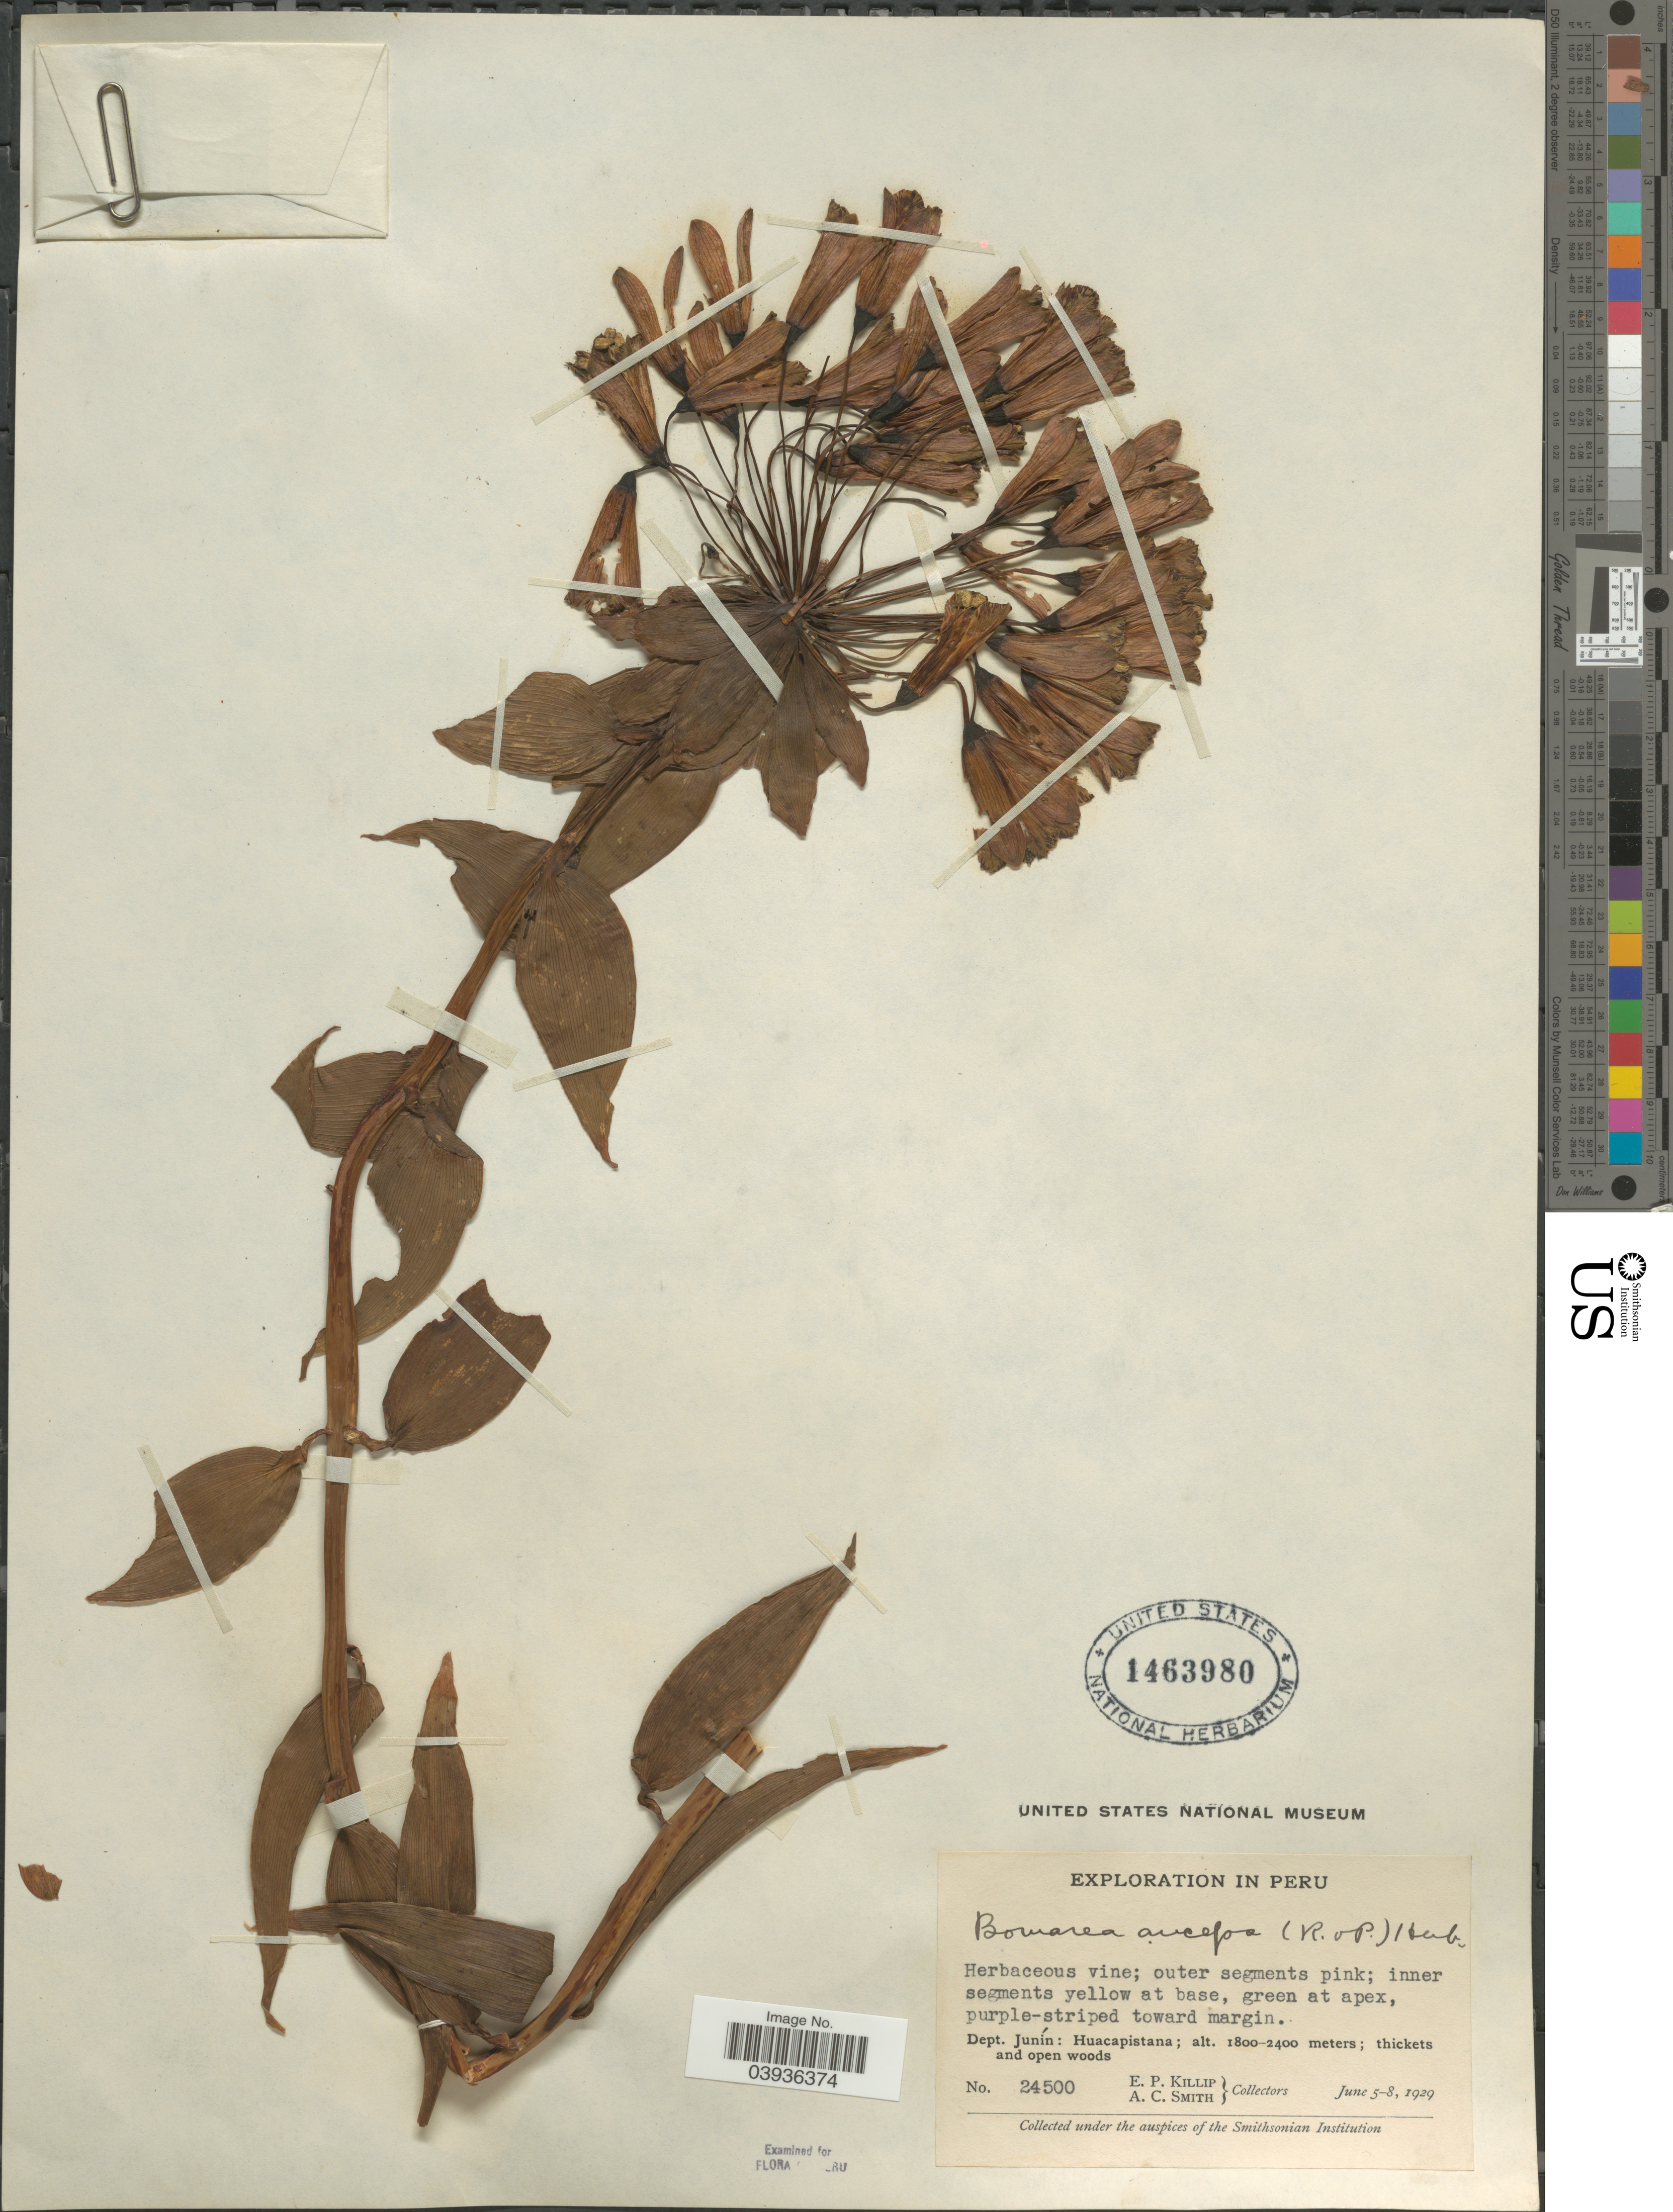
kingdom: Plantae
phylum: Tracheophyta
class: Liliopsida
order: Liliales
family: Alstroemeriaceae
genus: Bomarea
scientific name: Bomarea anceps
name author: (Ruiz & Pav.) Herb.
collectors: E. P. Killip & A. C. Smith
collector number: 24500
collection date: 1929-06-05/1929-06-08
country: Peru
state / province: Junín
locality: Dept. Junín: Huacapistana.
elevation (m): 1800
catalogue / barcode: US 1463980